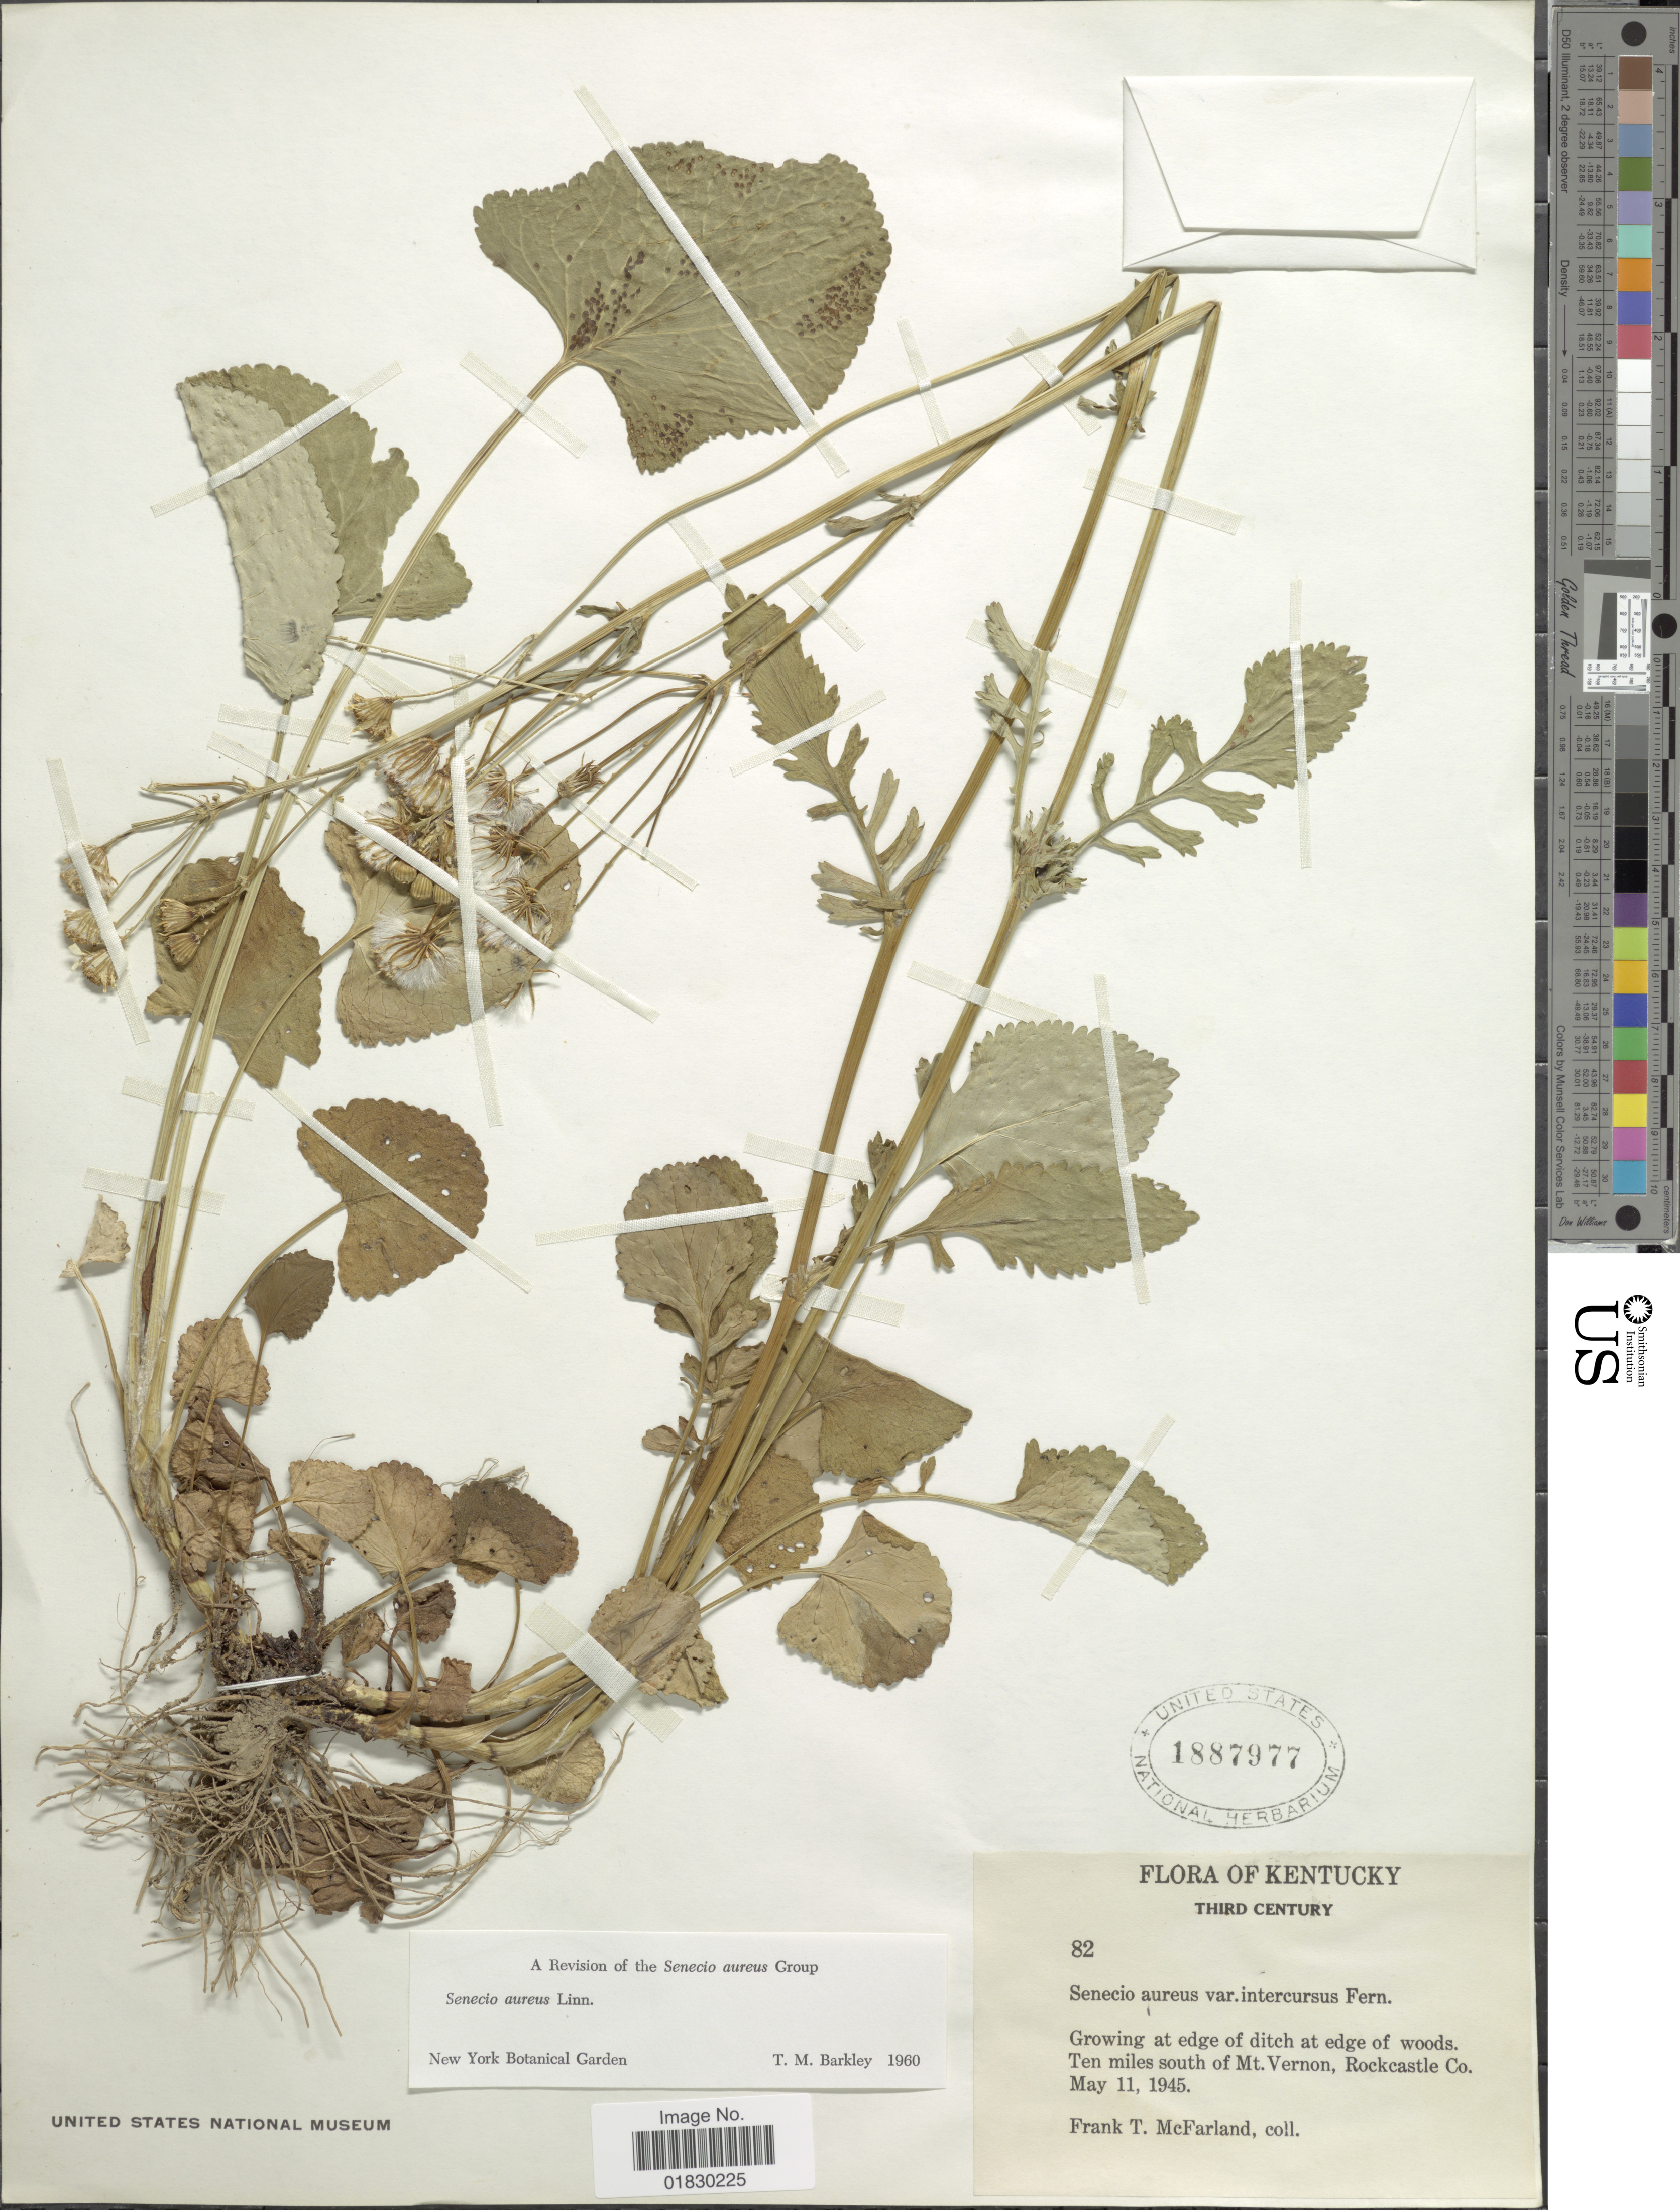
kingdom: Plantae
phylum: Tracheophyta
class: Magnoliopsida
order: Asterales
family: Asteraceae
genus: Packera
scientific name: Packera aurea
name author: (L.) Á. Löve & D. Löve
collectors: F. McFarland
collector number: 82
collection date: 1945-05-11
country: United States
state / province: Kentucky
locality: Third Century, Growing at edge of ditch at edge of woods, Ten miles south of Mt, Vernon, Rockcastle Co.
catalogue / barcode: US 1887977